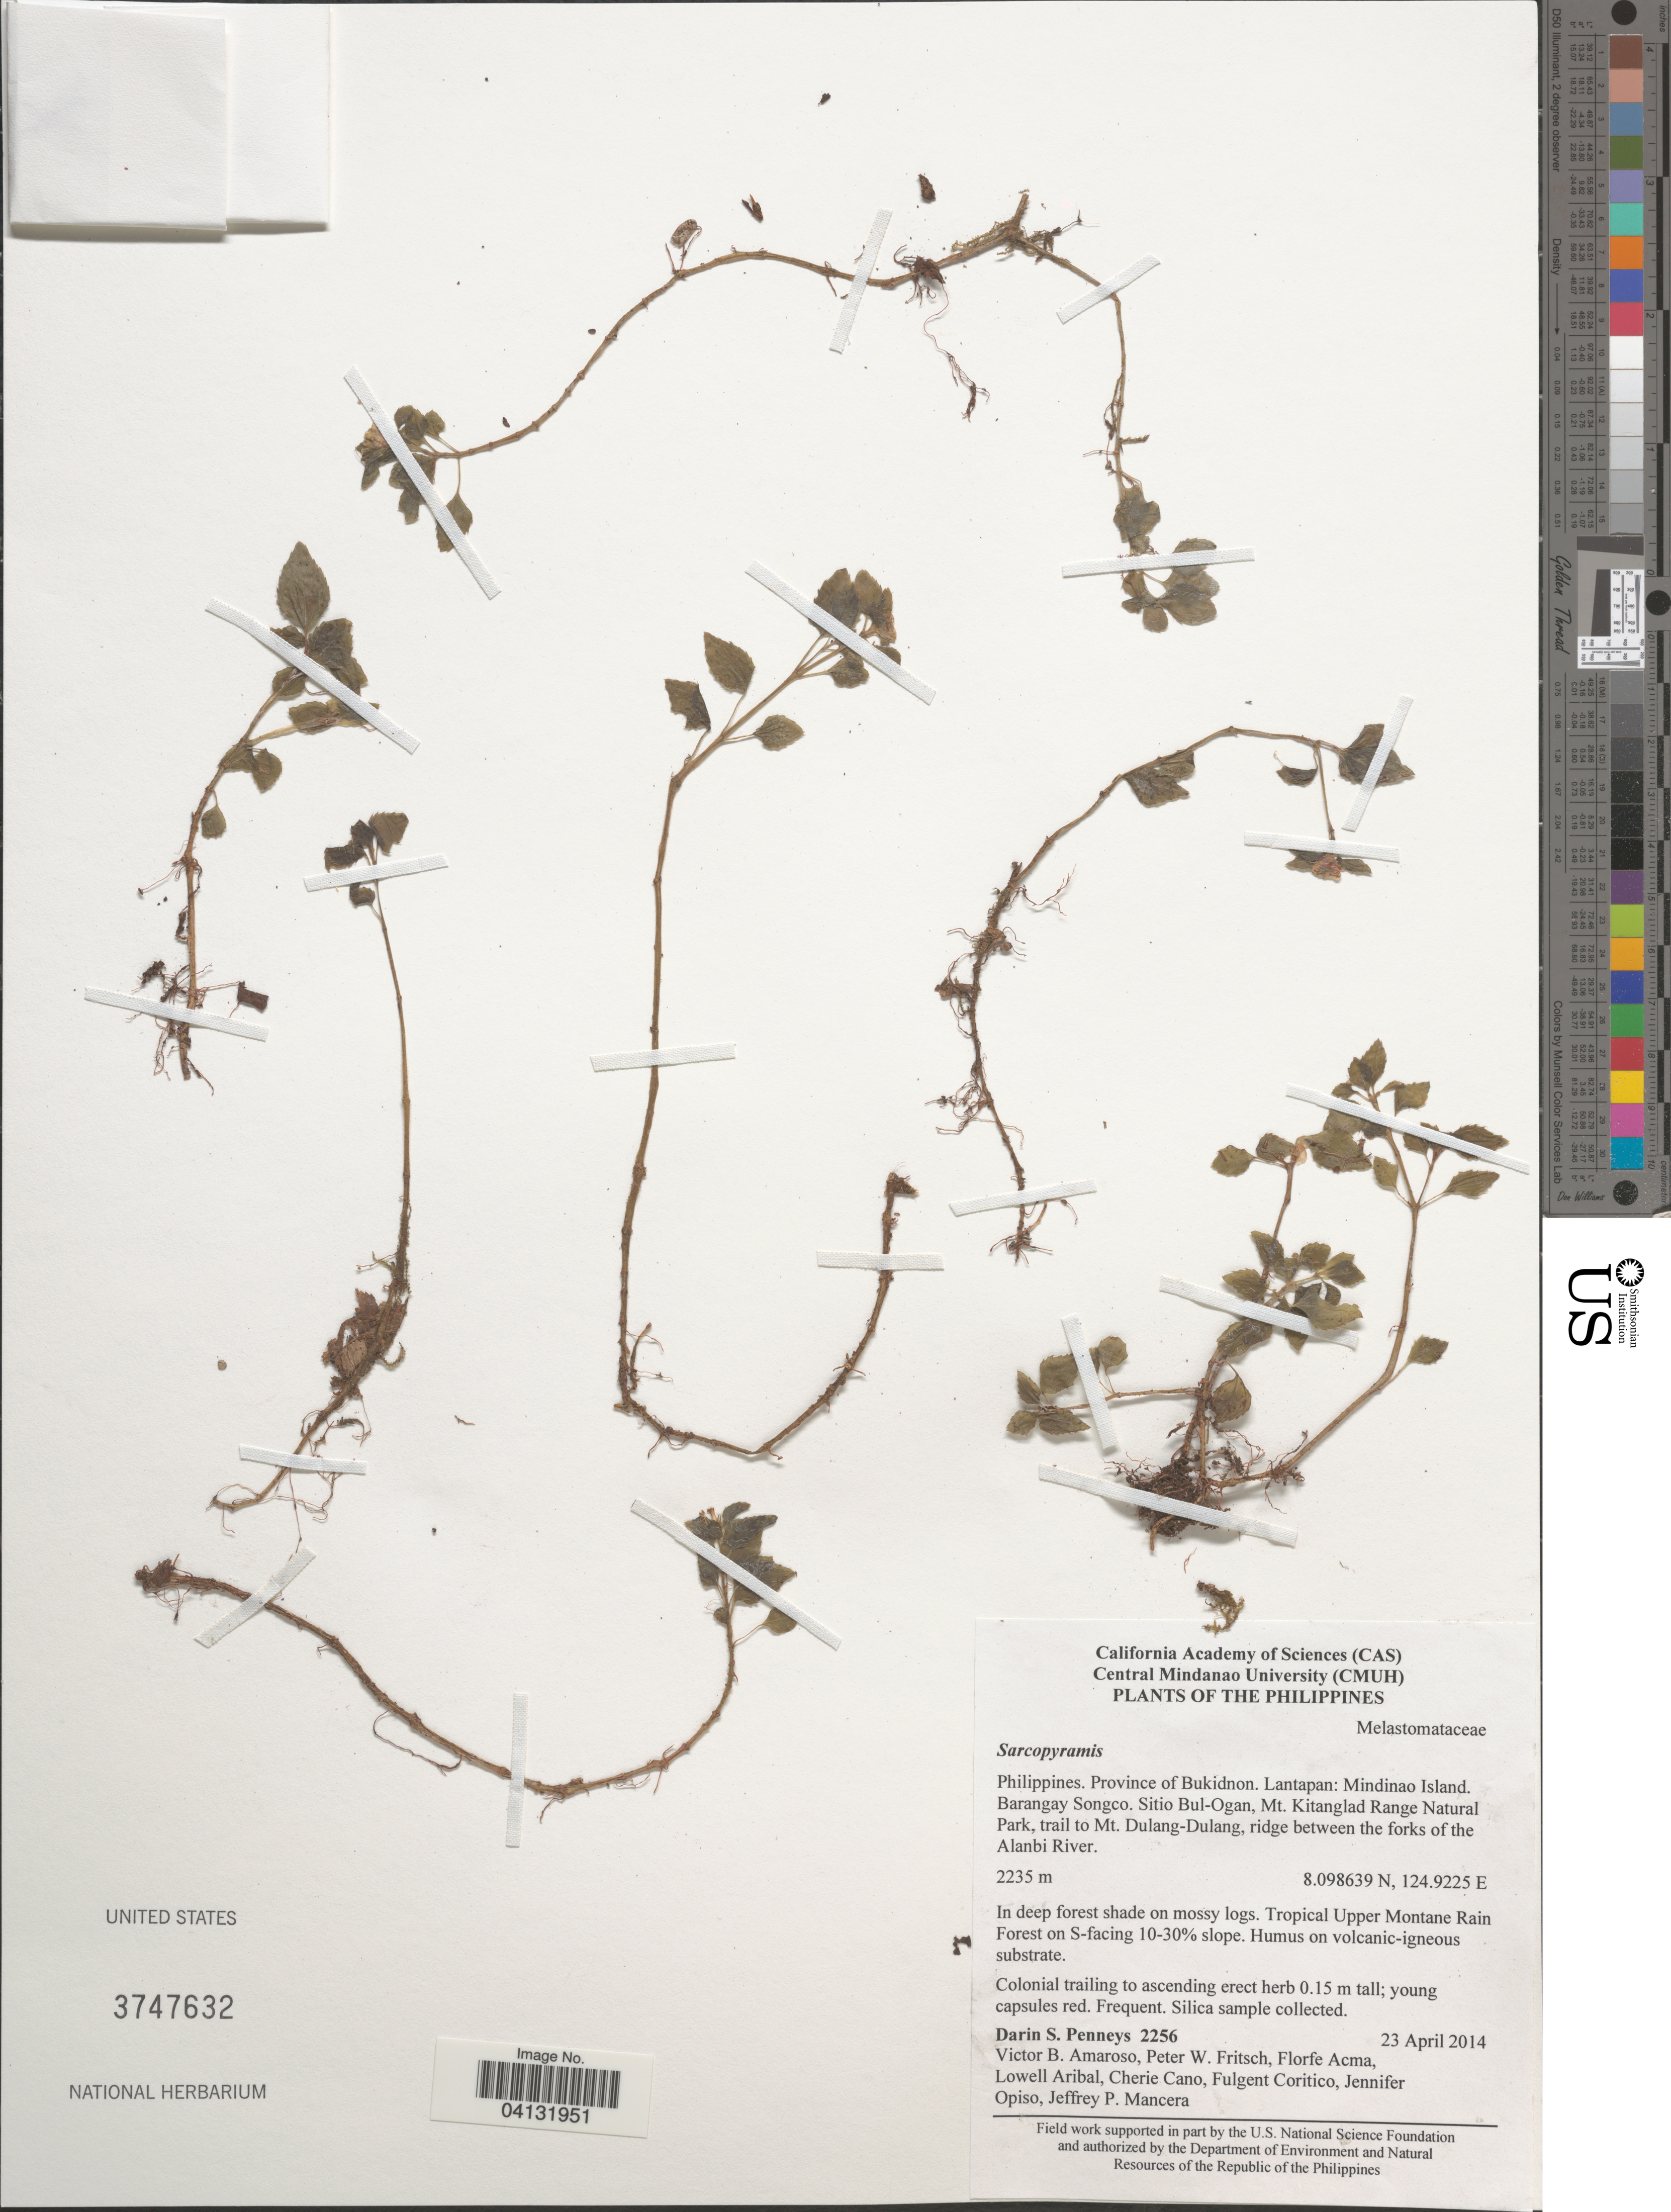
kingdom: Plantae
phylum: Tracheophyta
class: Magnoliopsida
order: Myrtales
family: Melastomataceae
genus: Sarcopyramis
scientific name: Sarcopyramis sp.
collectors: D. S. Penneys, V. Amoroso, P. W. Fritsch, F. Acma & et al.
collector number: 2256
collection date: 2014-04-23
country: Philippines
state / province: Northern Mindanao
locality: Province of Bukidnon. Lantapan: Mindinao Island. Barangay Songco. Sitio Bul-Ogan, Mt. Kitanglad Range Natural Park, trail to Mt. Dulang-Dulang, ridge between the forks of the Alanbi River. Tropical Upper Montane Rain Forest on S-facing 10-30% slope.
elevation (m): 2235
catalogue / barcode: US 3747632